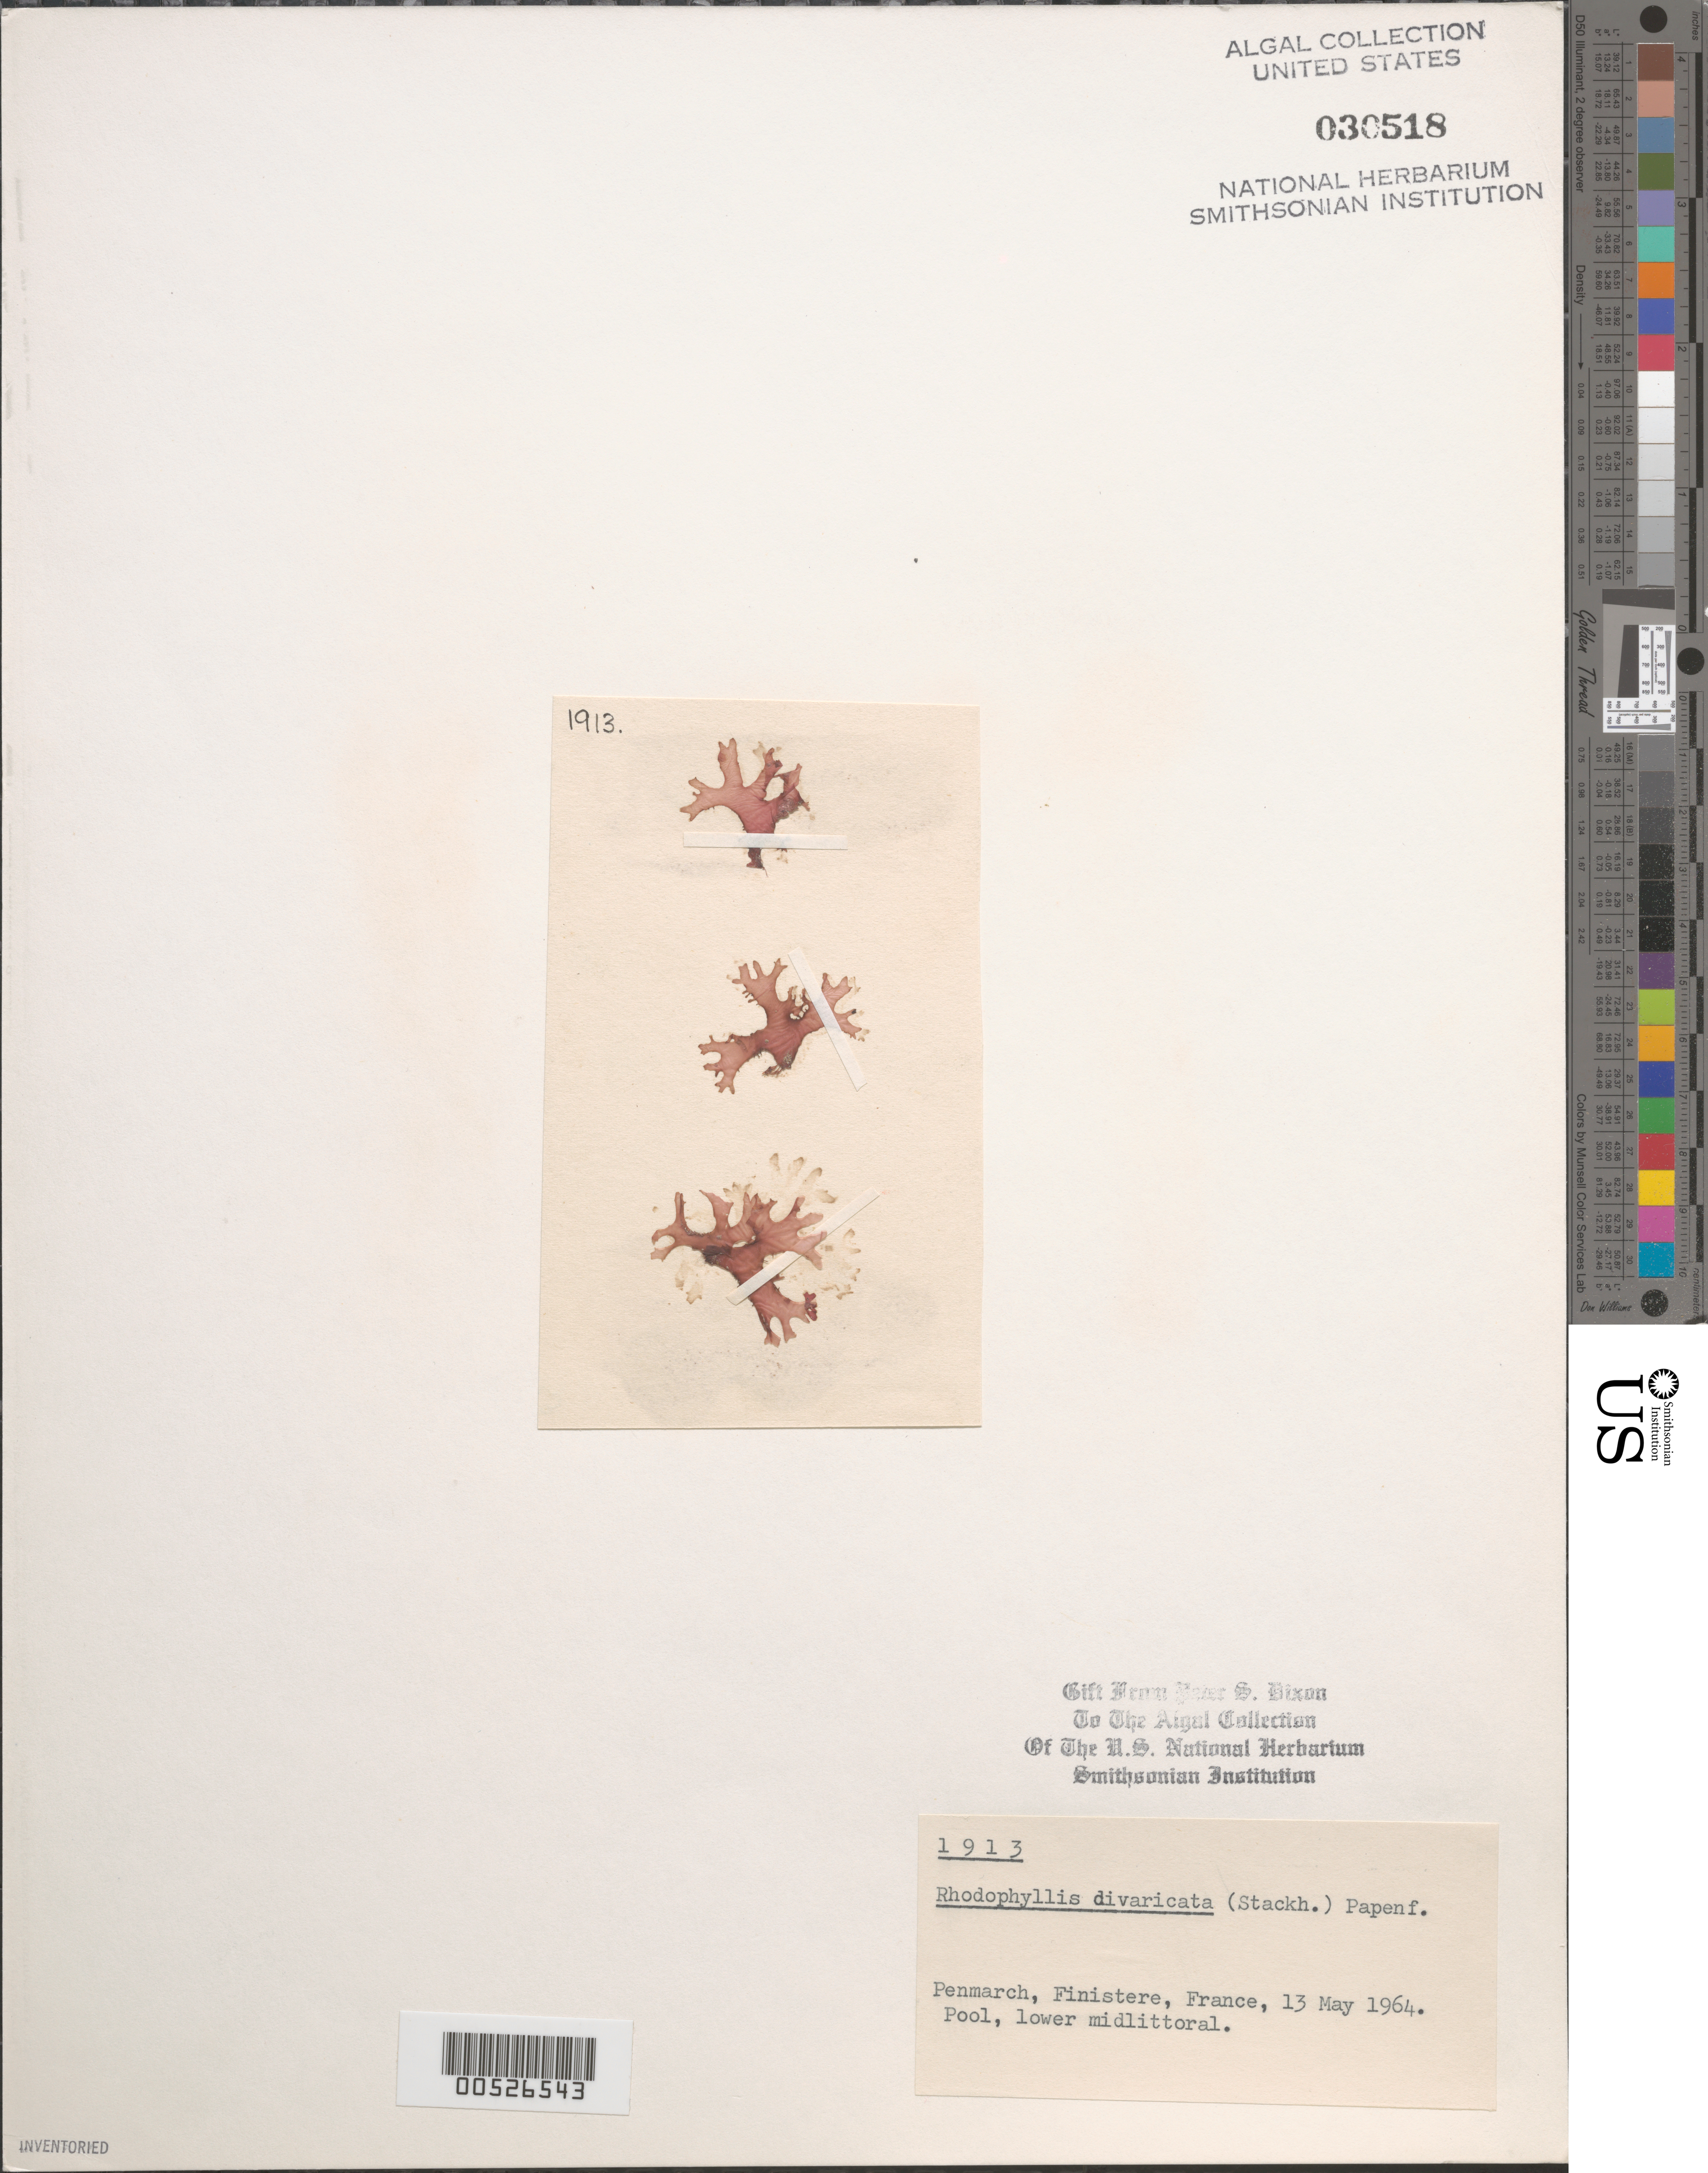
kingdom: Plantae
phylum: Rhodophyta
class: Florideophyceae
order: Gigartinales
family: Cystocloniaceae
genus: Rhodophyllis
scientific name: Rhodophyllis divaricata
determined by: Dixon, P. S.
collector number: PSD 1913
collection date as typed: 13 May 1964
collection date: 1964-05-13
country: France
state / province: Bretagne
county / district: Finistère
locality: Penmarch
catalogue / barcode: US 30518